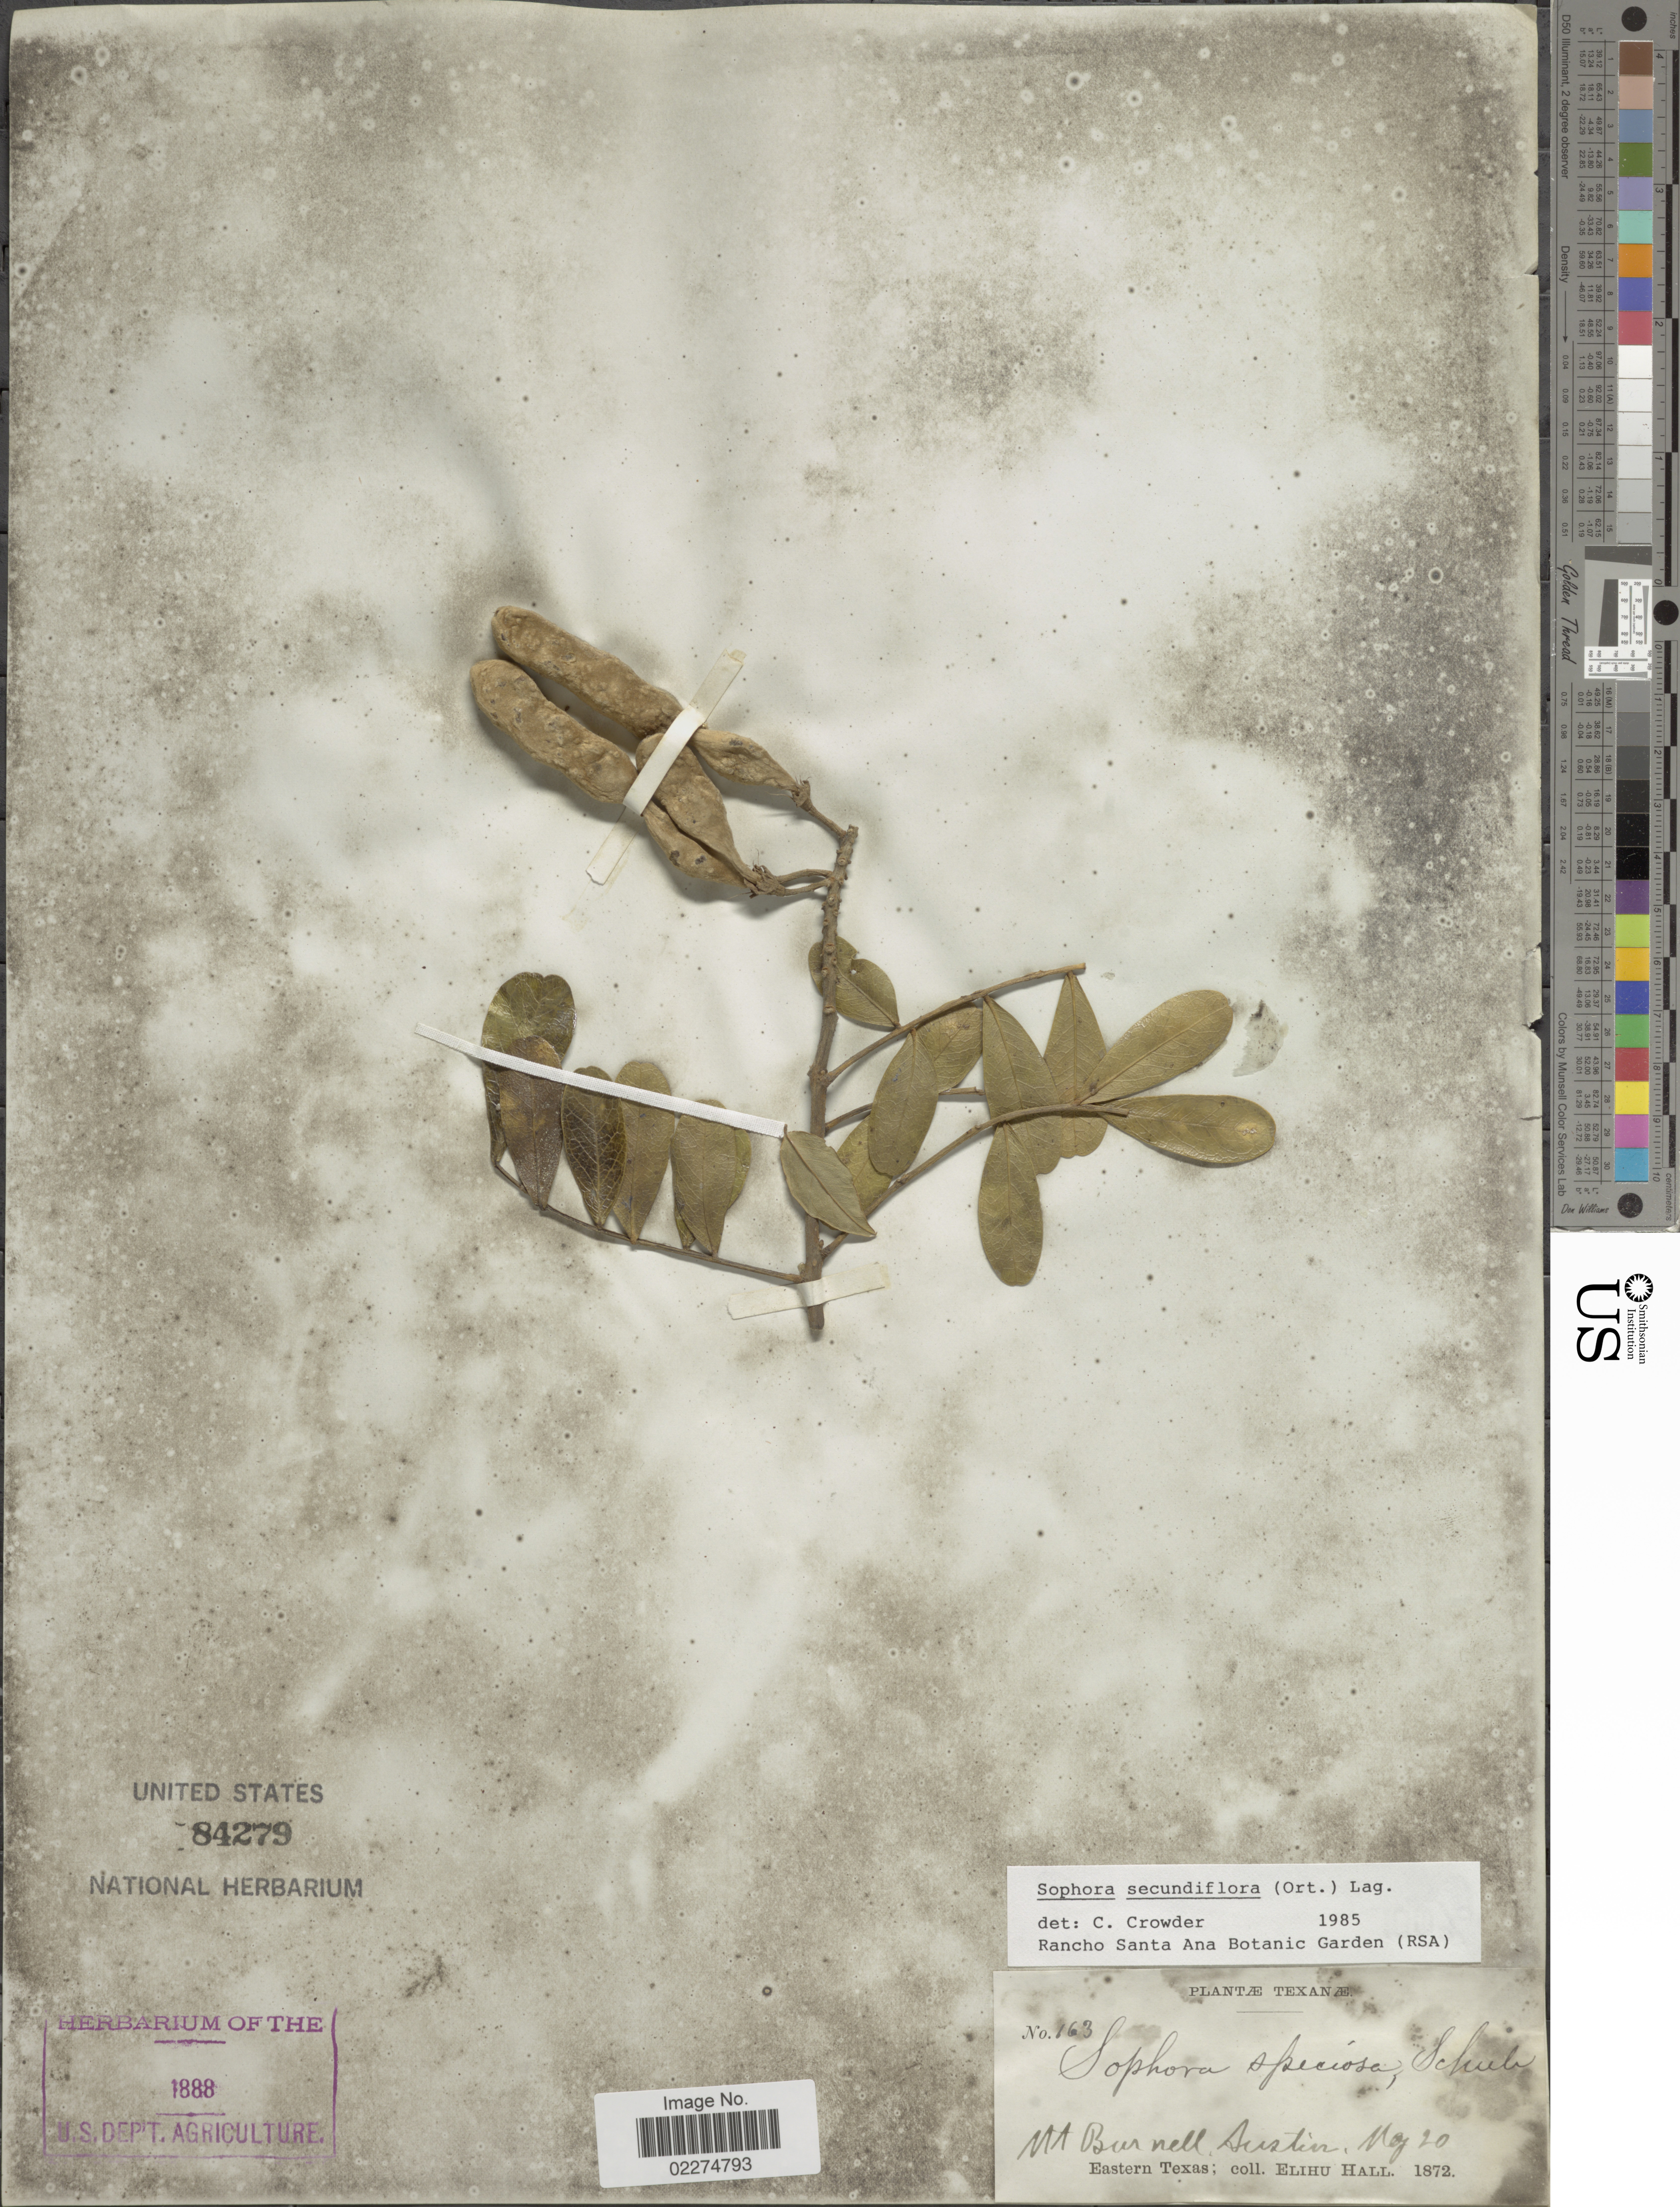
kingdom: Plantae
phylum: Tracheophyta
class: Magnoliopsida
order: Fabales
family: Fabaceae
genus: Dermatophyllum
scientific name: Dermatophyllum secundiflorum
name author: (Ortega) Gandhi & Reveal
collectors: E. Hall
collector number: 163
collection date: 1872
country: United States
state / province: Texas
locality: Mt. Burnell Austin, Eastern Texas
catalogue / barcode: US 84279